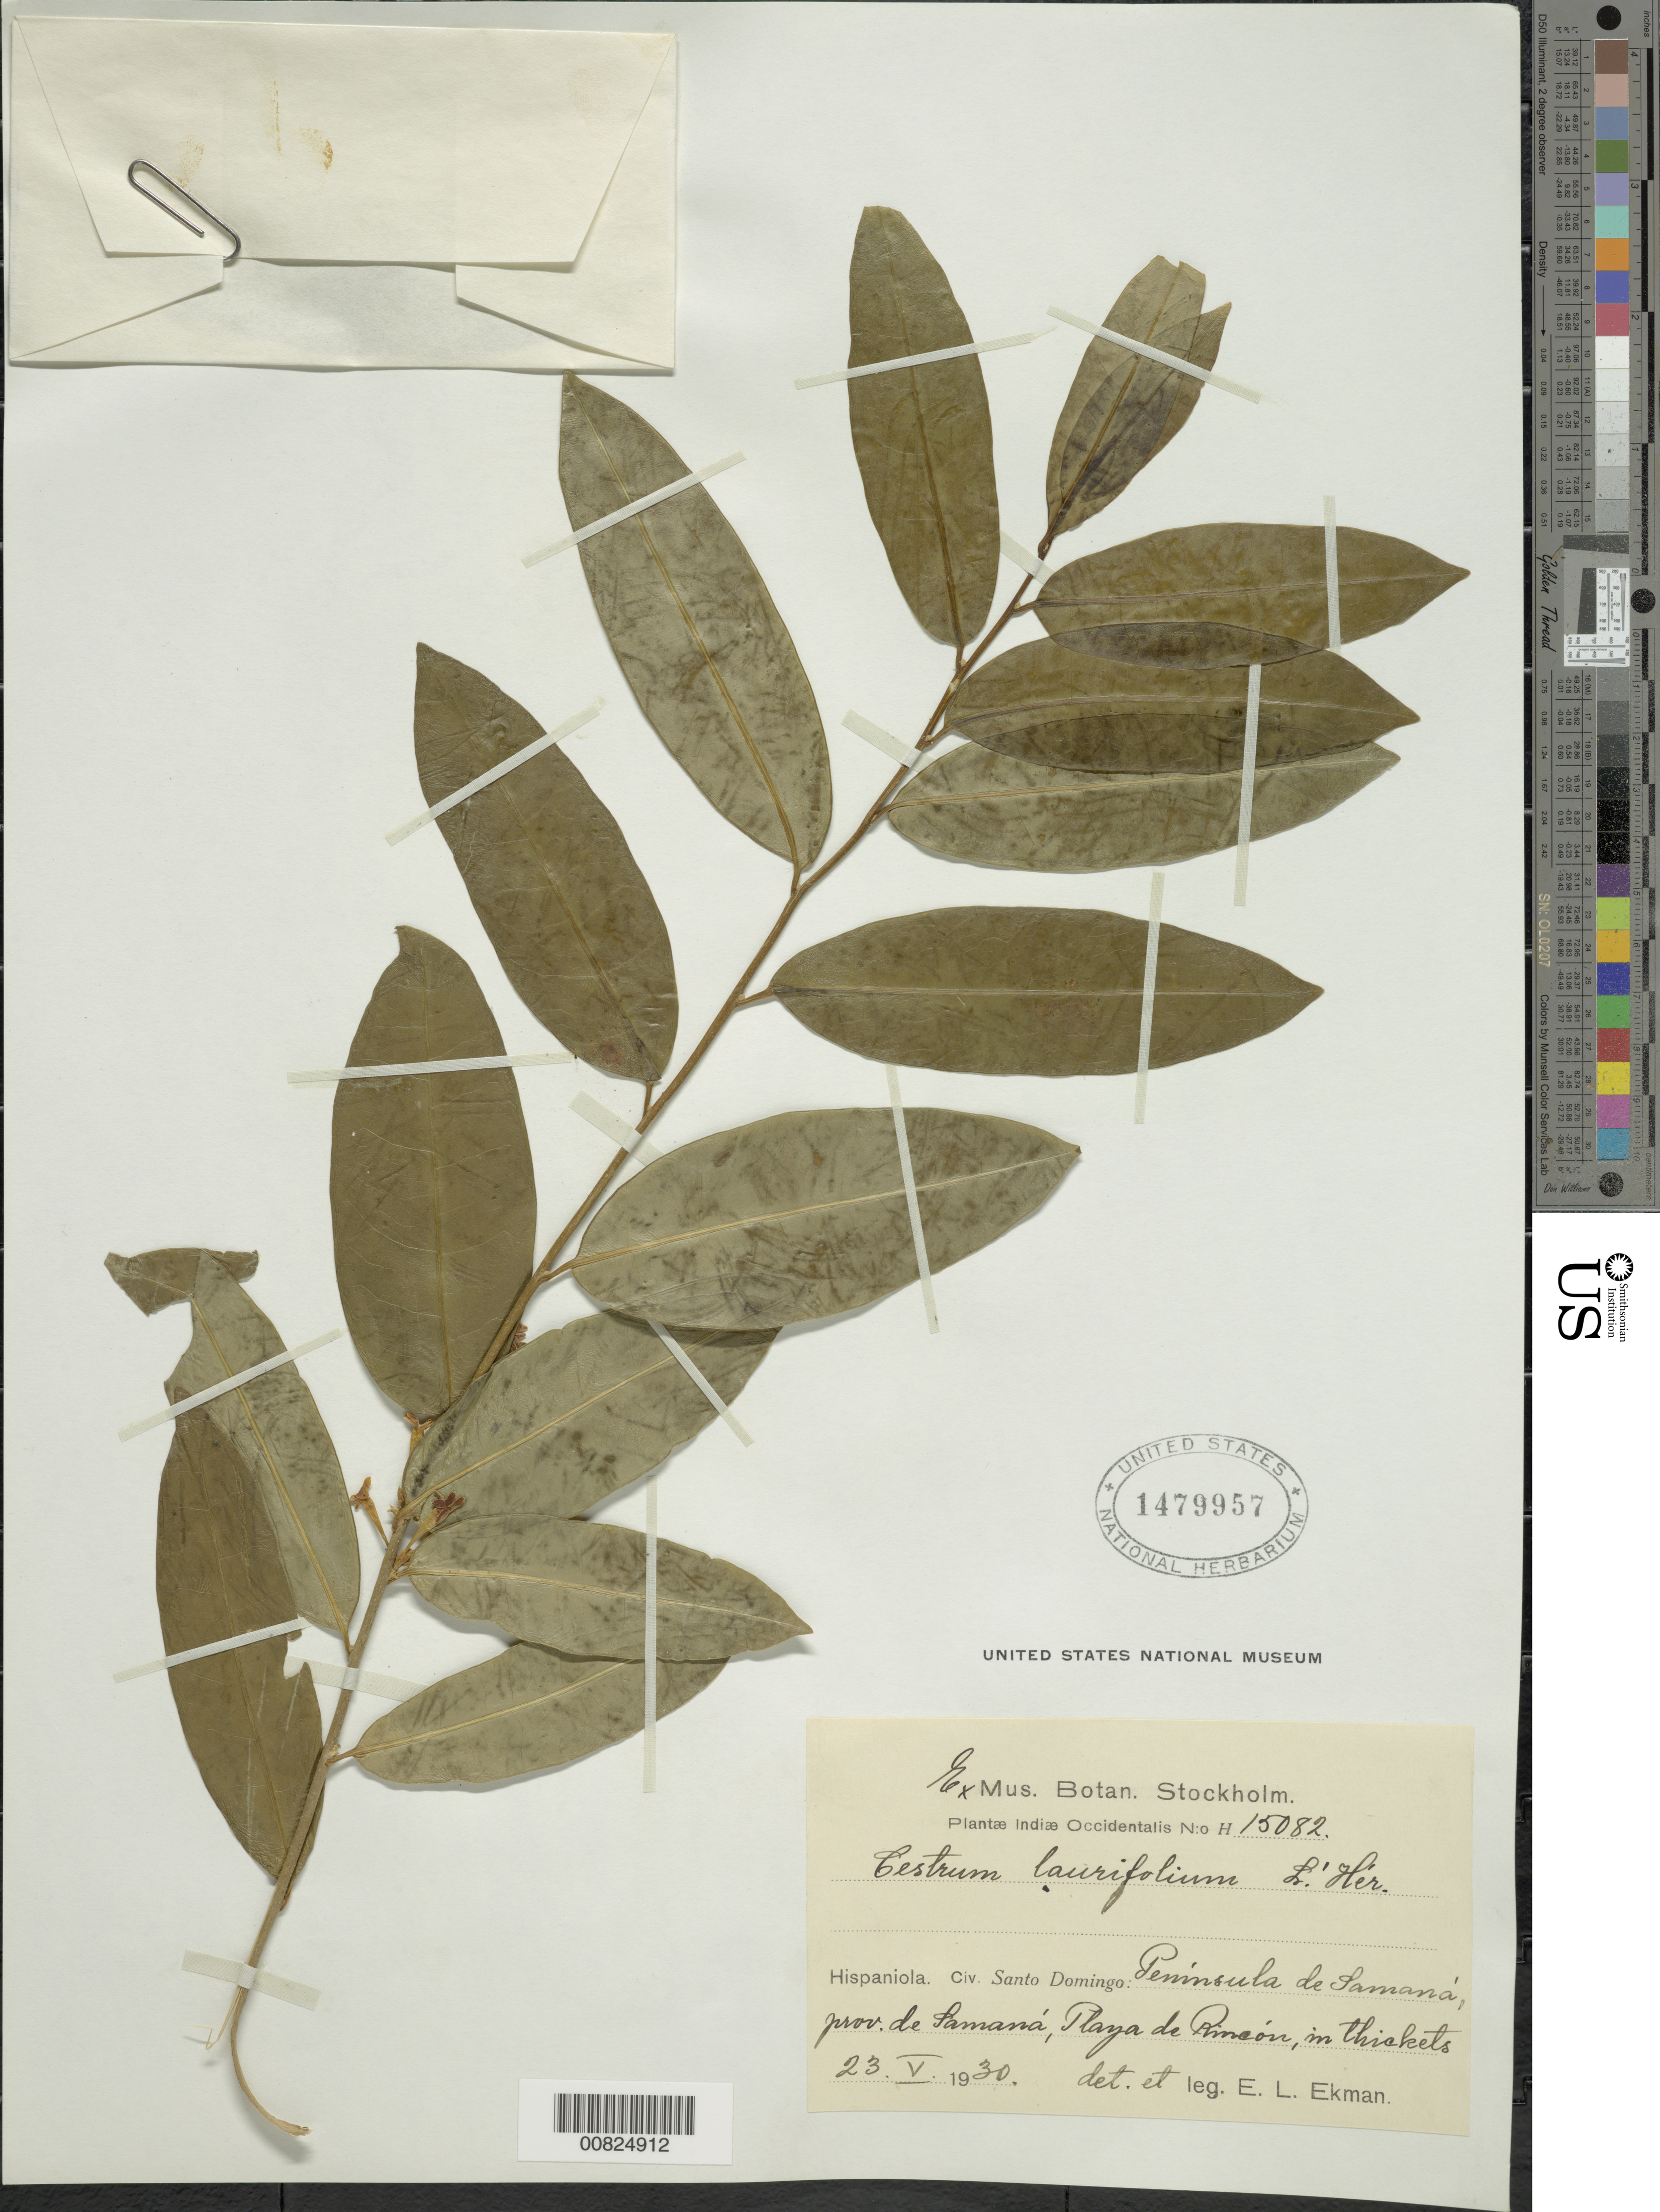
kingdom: Plantae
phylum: Tracheophyta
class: Magnoliopsida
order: Solanales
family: Solanaceae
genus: Cestrum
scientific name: Cestrum laurifolium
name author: L'Hér.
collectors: E. L. Ekman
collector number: H 15082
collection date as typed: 23 May 1930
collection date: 1930-05-23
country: Dominican Republic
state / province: Samana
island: Hispaniola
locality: Peninsula de Samaná, Playa de Rincón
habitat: In thickets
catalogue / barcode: US 1479957